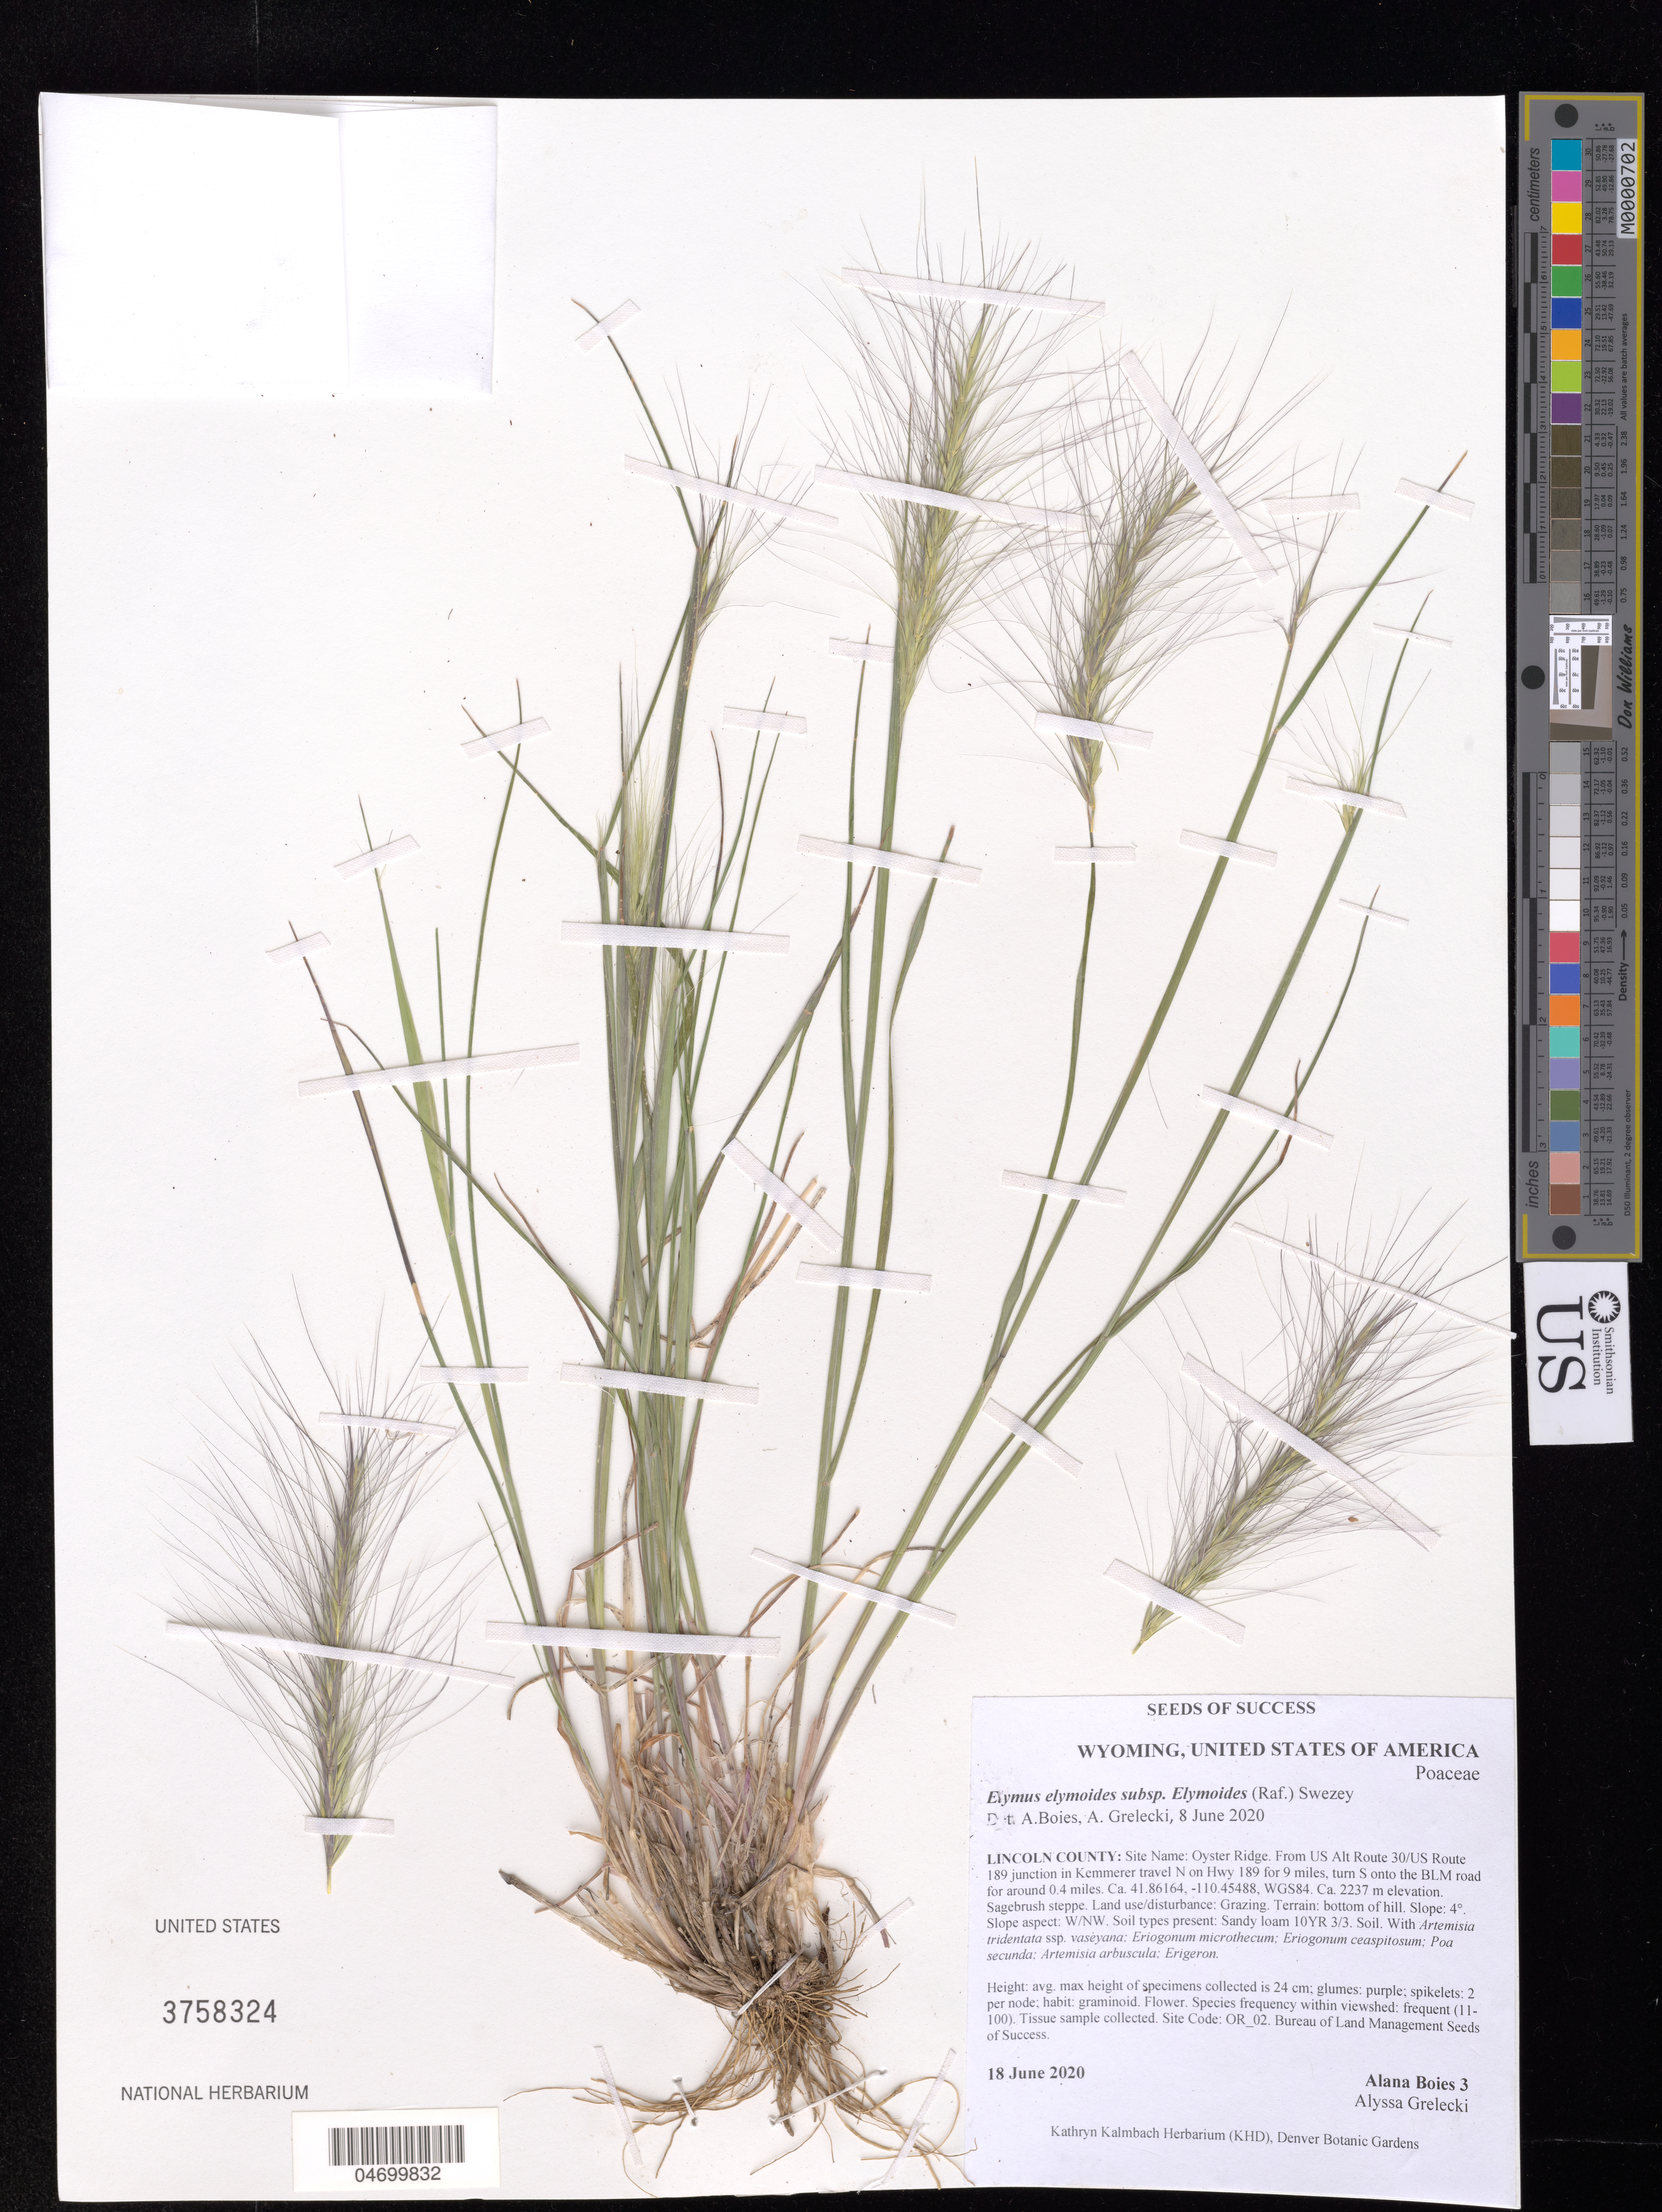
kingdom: Plantae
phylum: Tracheophyta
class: Liliopsida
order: Poales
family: Poaceae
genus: Elymus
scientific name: Elymus elymoides subsp. elymoides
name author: (Raf.) Swezey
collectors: A. Boies & A. Grelecki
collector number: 3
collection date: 2020-06-18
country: United States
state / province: Wyoming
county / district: Lincoln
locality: Oyster Ridge.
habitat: Sagebrush steppe. Sandy loam soil. With Artemisia tridentata, Poa secunda, etc.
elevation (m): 2237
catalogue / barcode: US 3758324